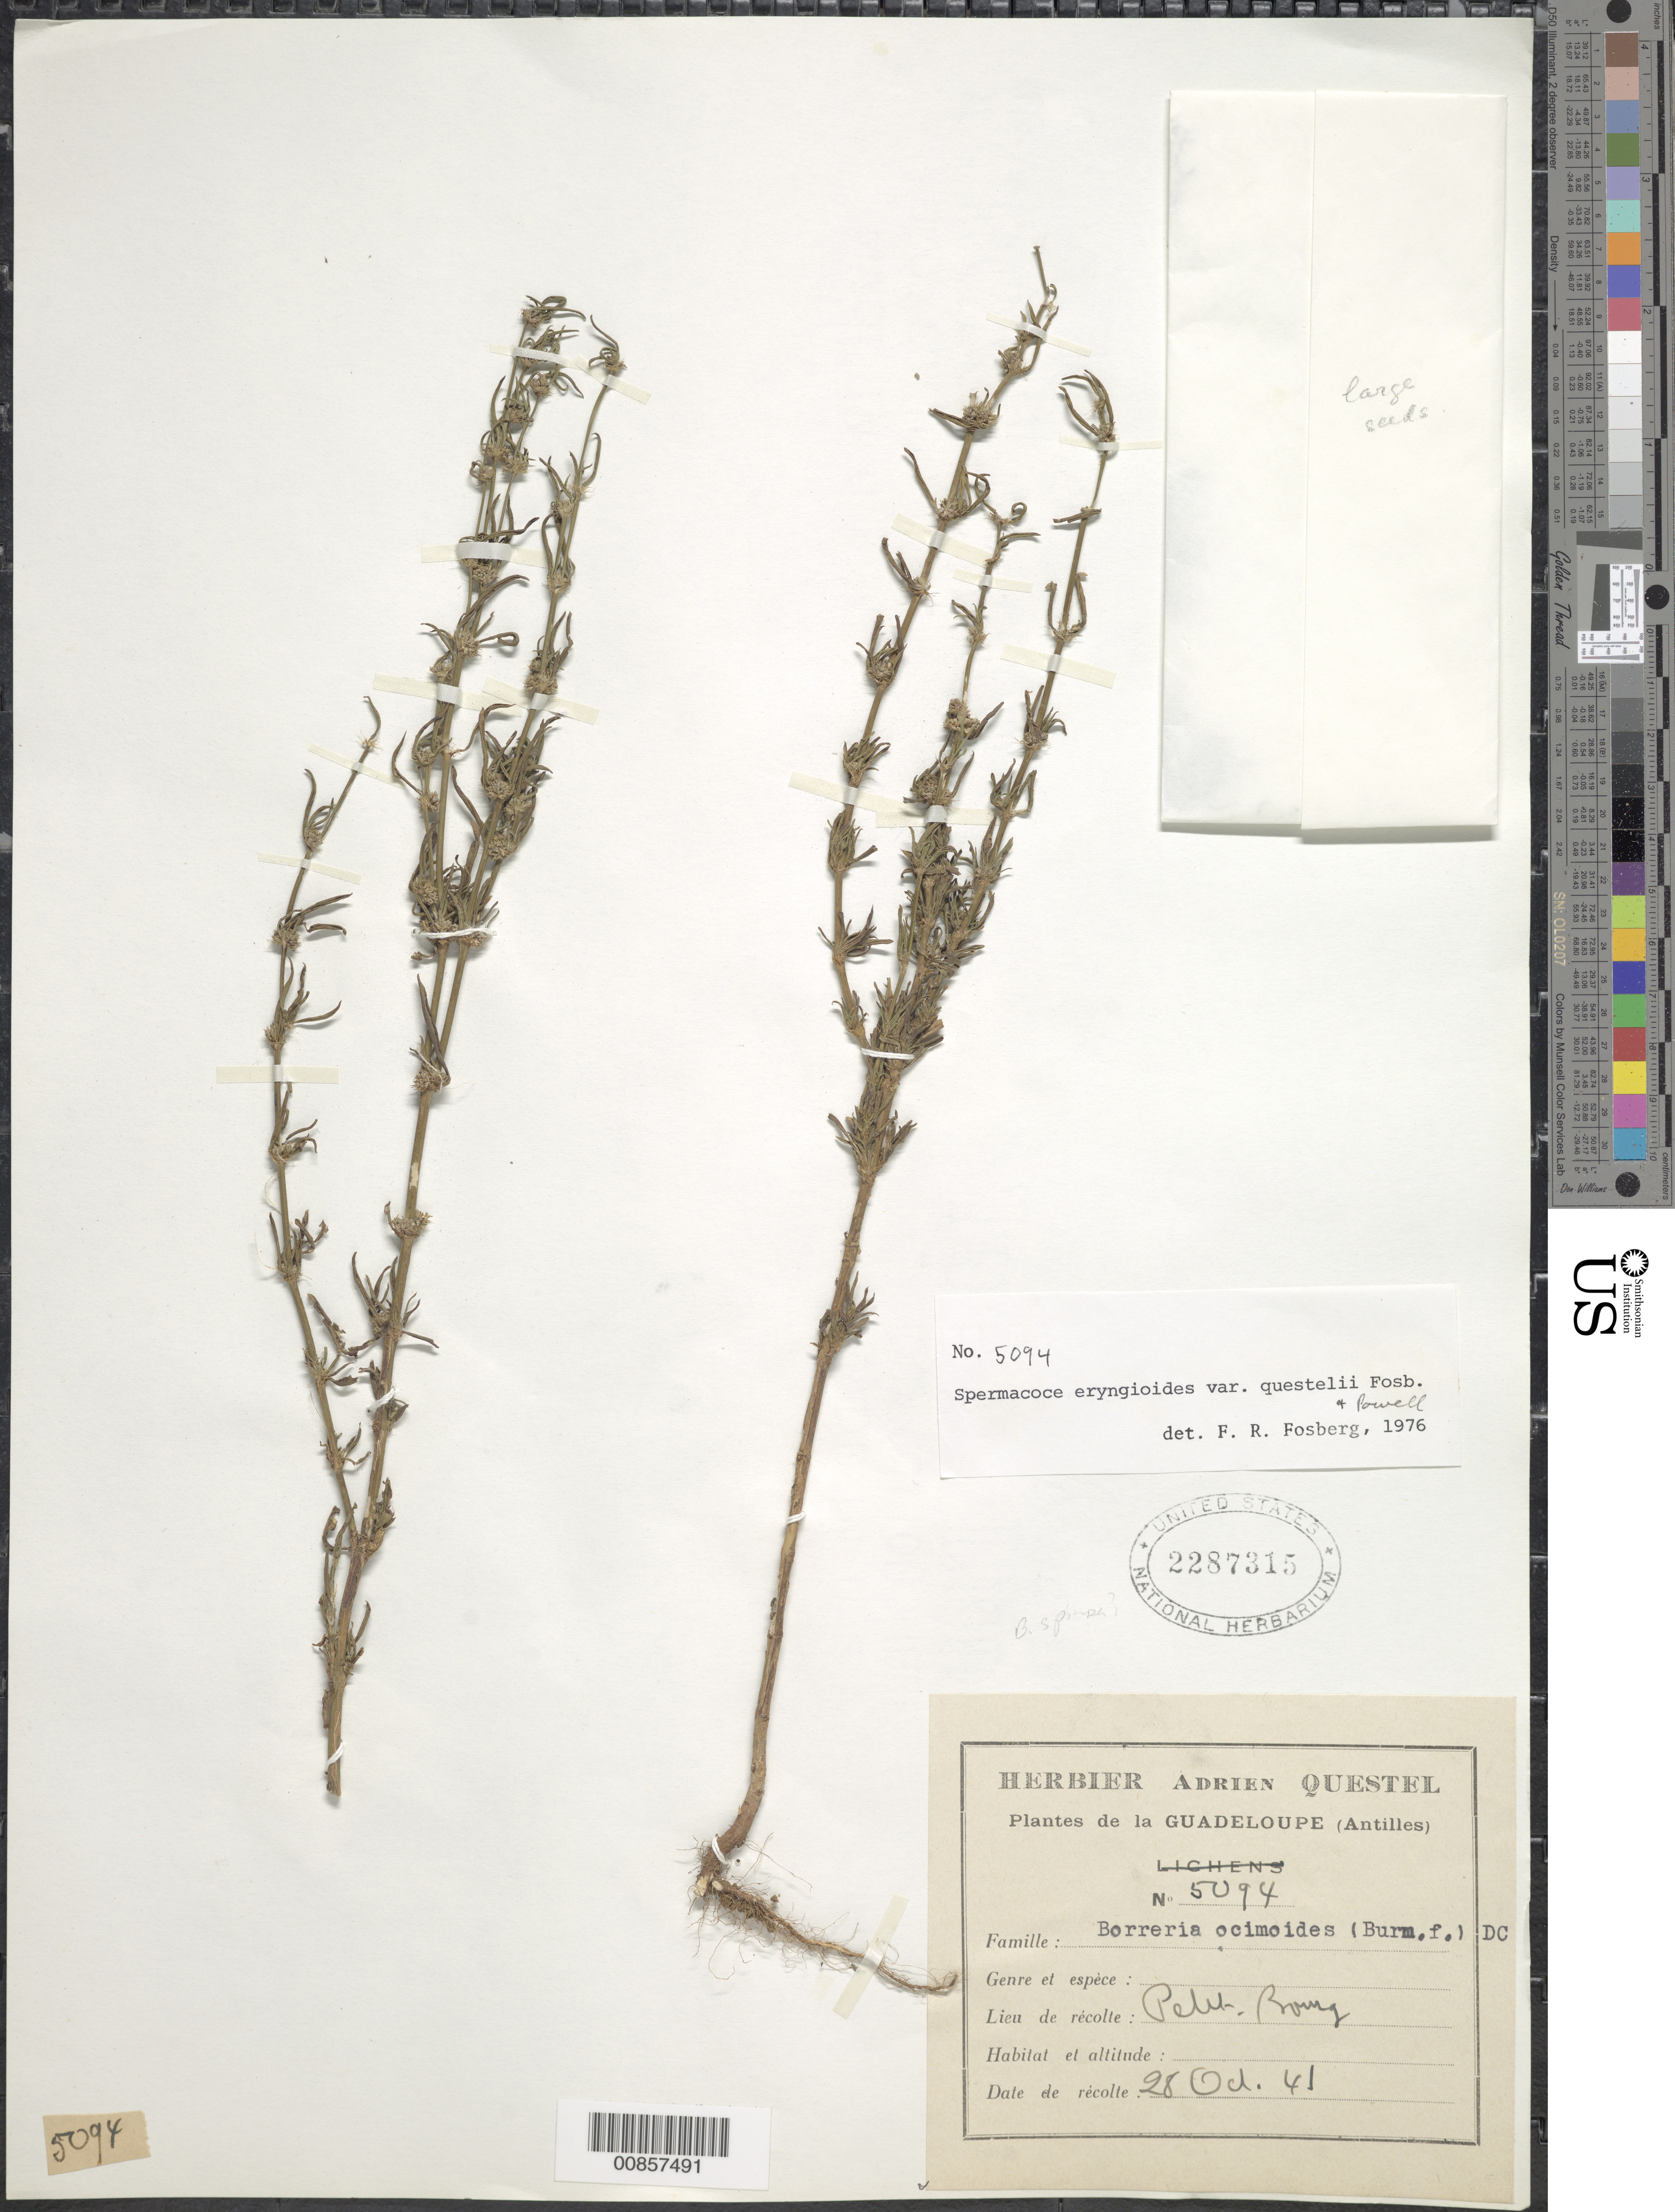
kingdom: Plantae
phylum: Tracheophyta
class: Magnoliopsida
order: Gentianales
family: Rubiaceae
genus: Spermacoce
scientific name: Spermacoce eryngioides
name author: (Cham. & Schltdl.) Kuntze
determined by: Fosberg, F. R.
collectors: A. Questel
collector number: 5094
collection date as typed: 28 Oct 1941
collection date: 1941-10-28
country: Guadeloupe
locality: Petit-Bourg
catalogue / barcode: US 2287315